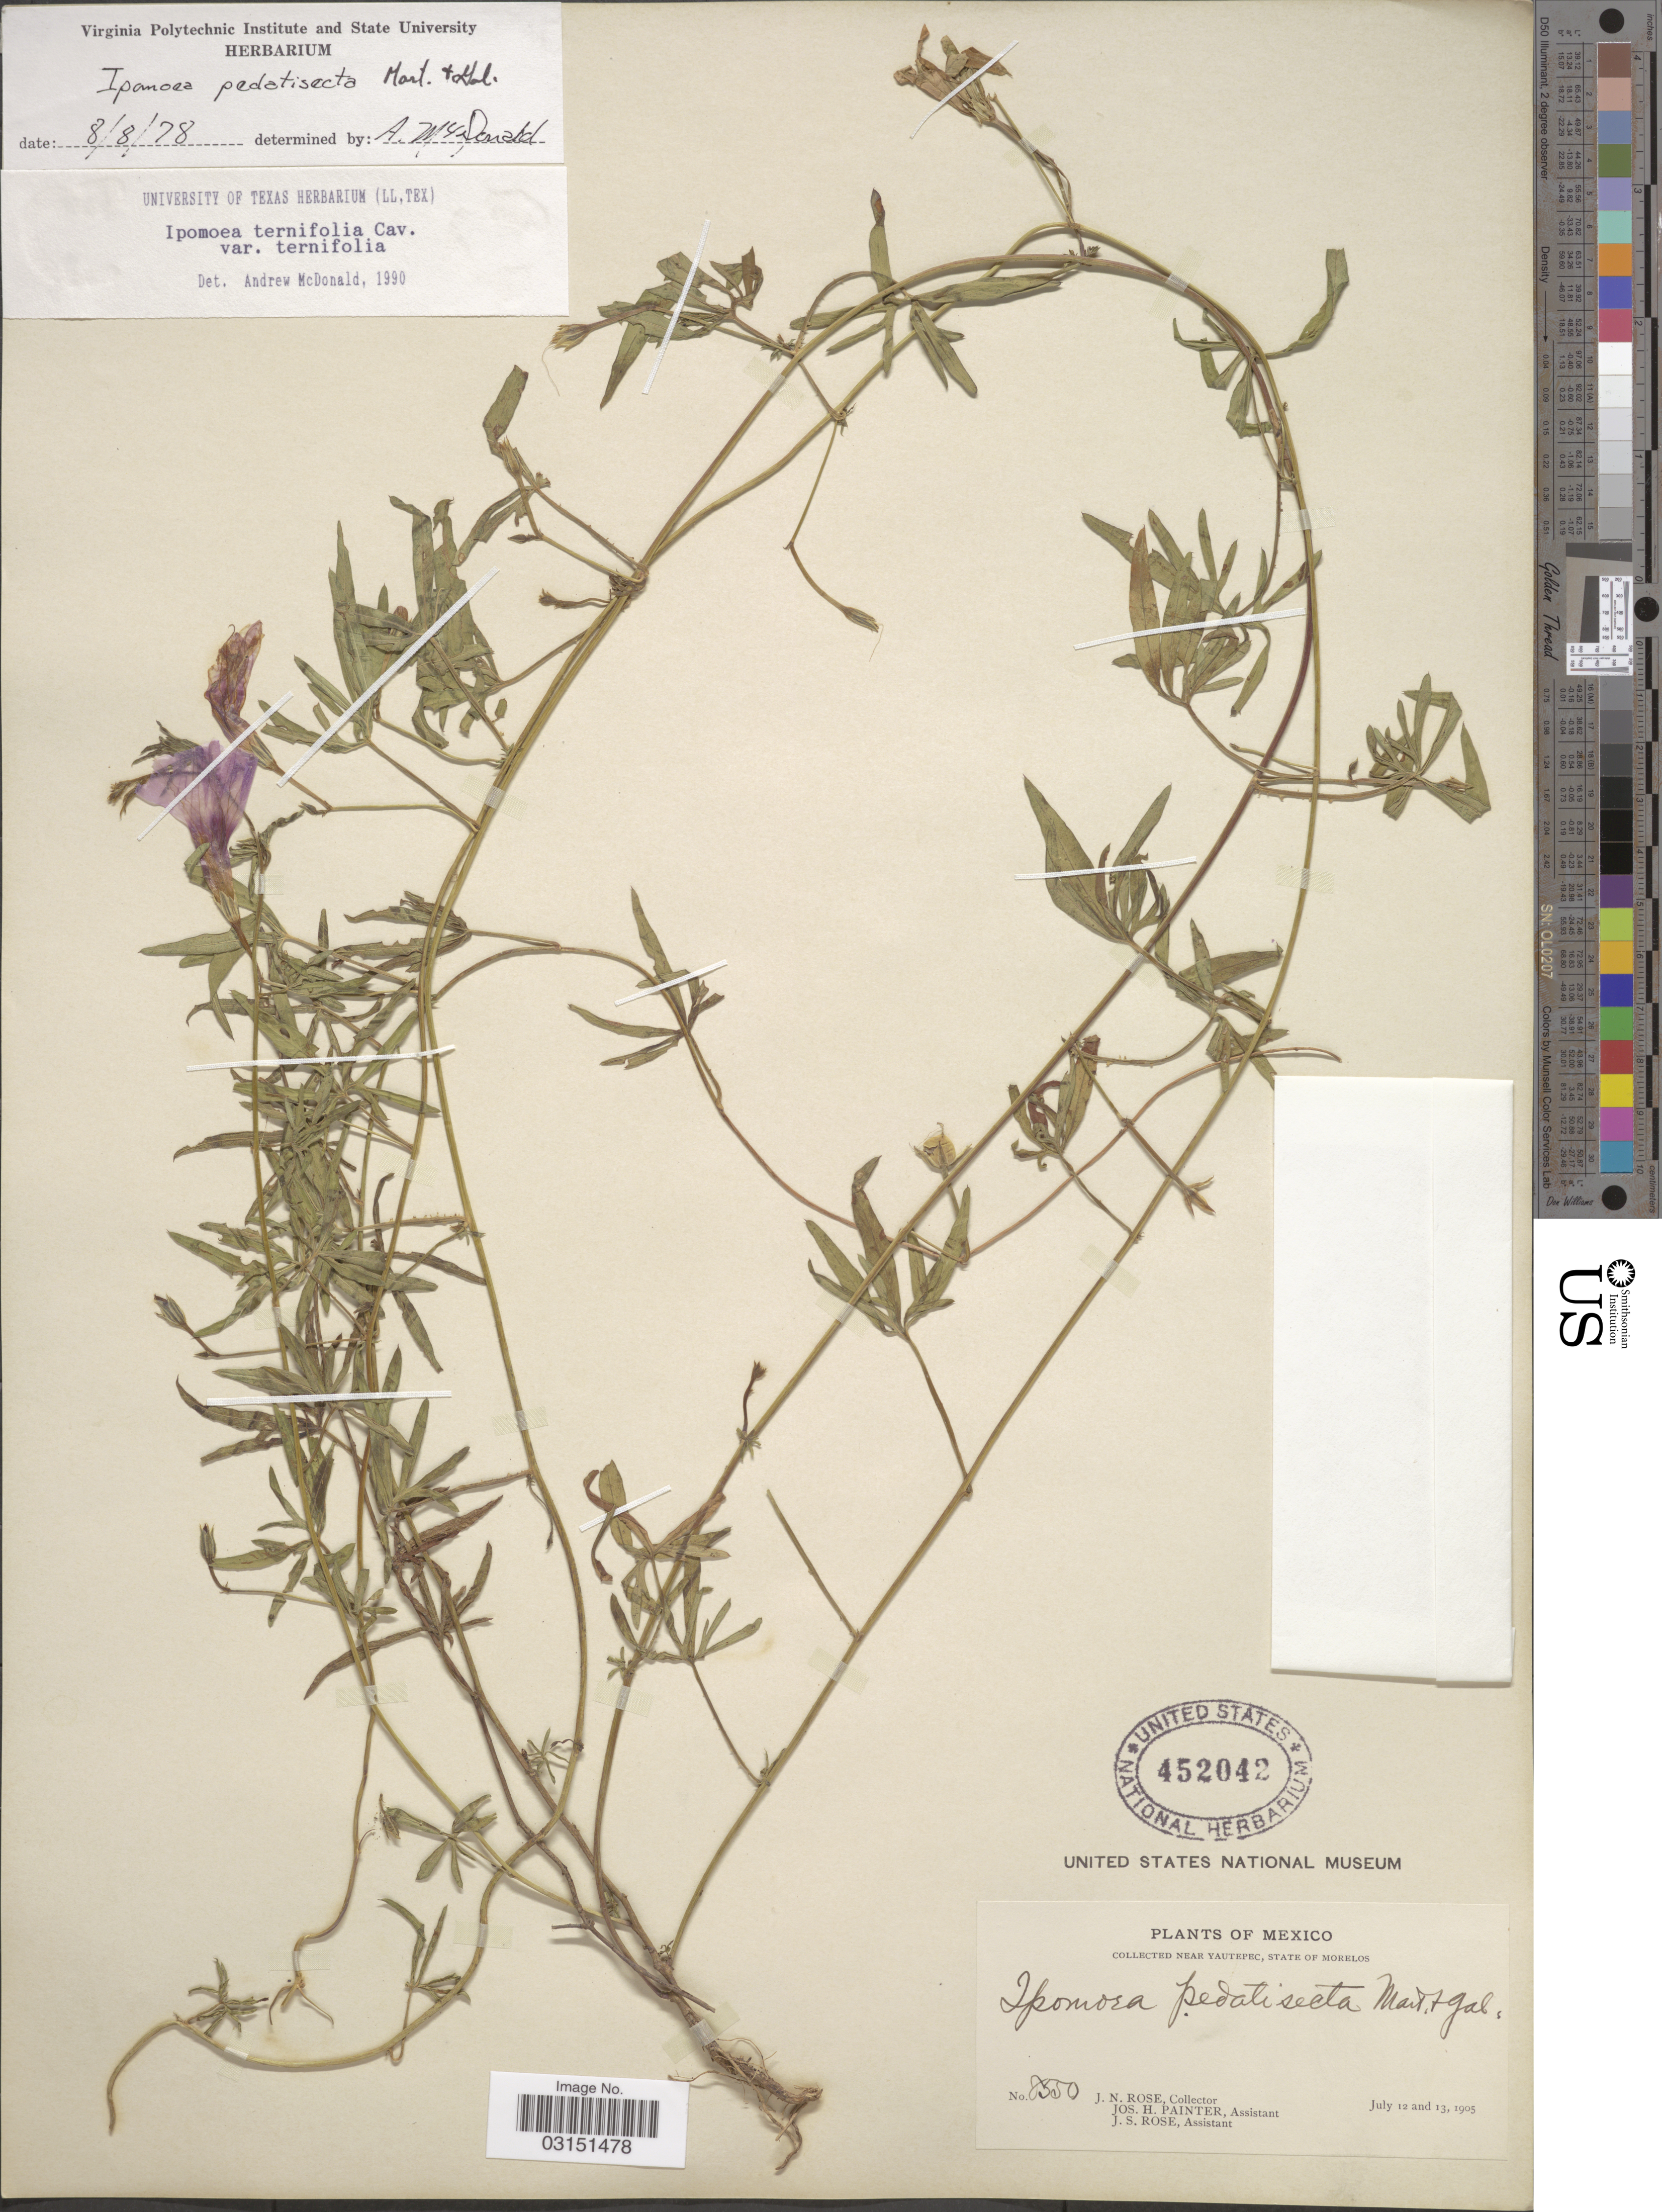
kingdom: Plantae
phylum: Tracheophyta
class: Magnoliopsida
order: Solanales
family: Convolvulaceae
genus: Ipomoea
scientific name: Ipomoea ternifolia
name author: Cav.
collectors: J. N. Rose, J. H. Painter & J. S. Rose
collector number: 8550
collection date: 1905-07-12/1905-07-13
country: Mexico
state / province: Morelos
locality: Near Yautepec.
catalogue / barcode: US 452042